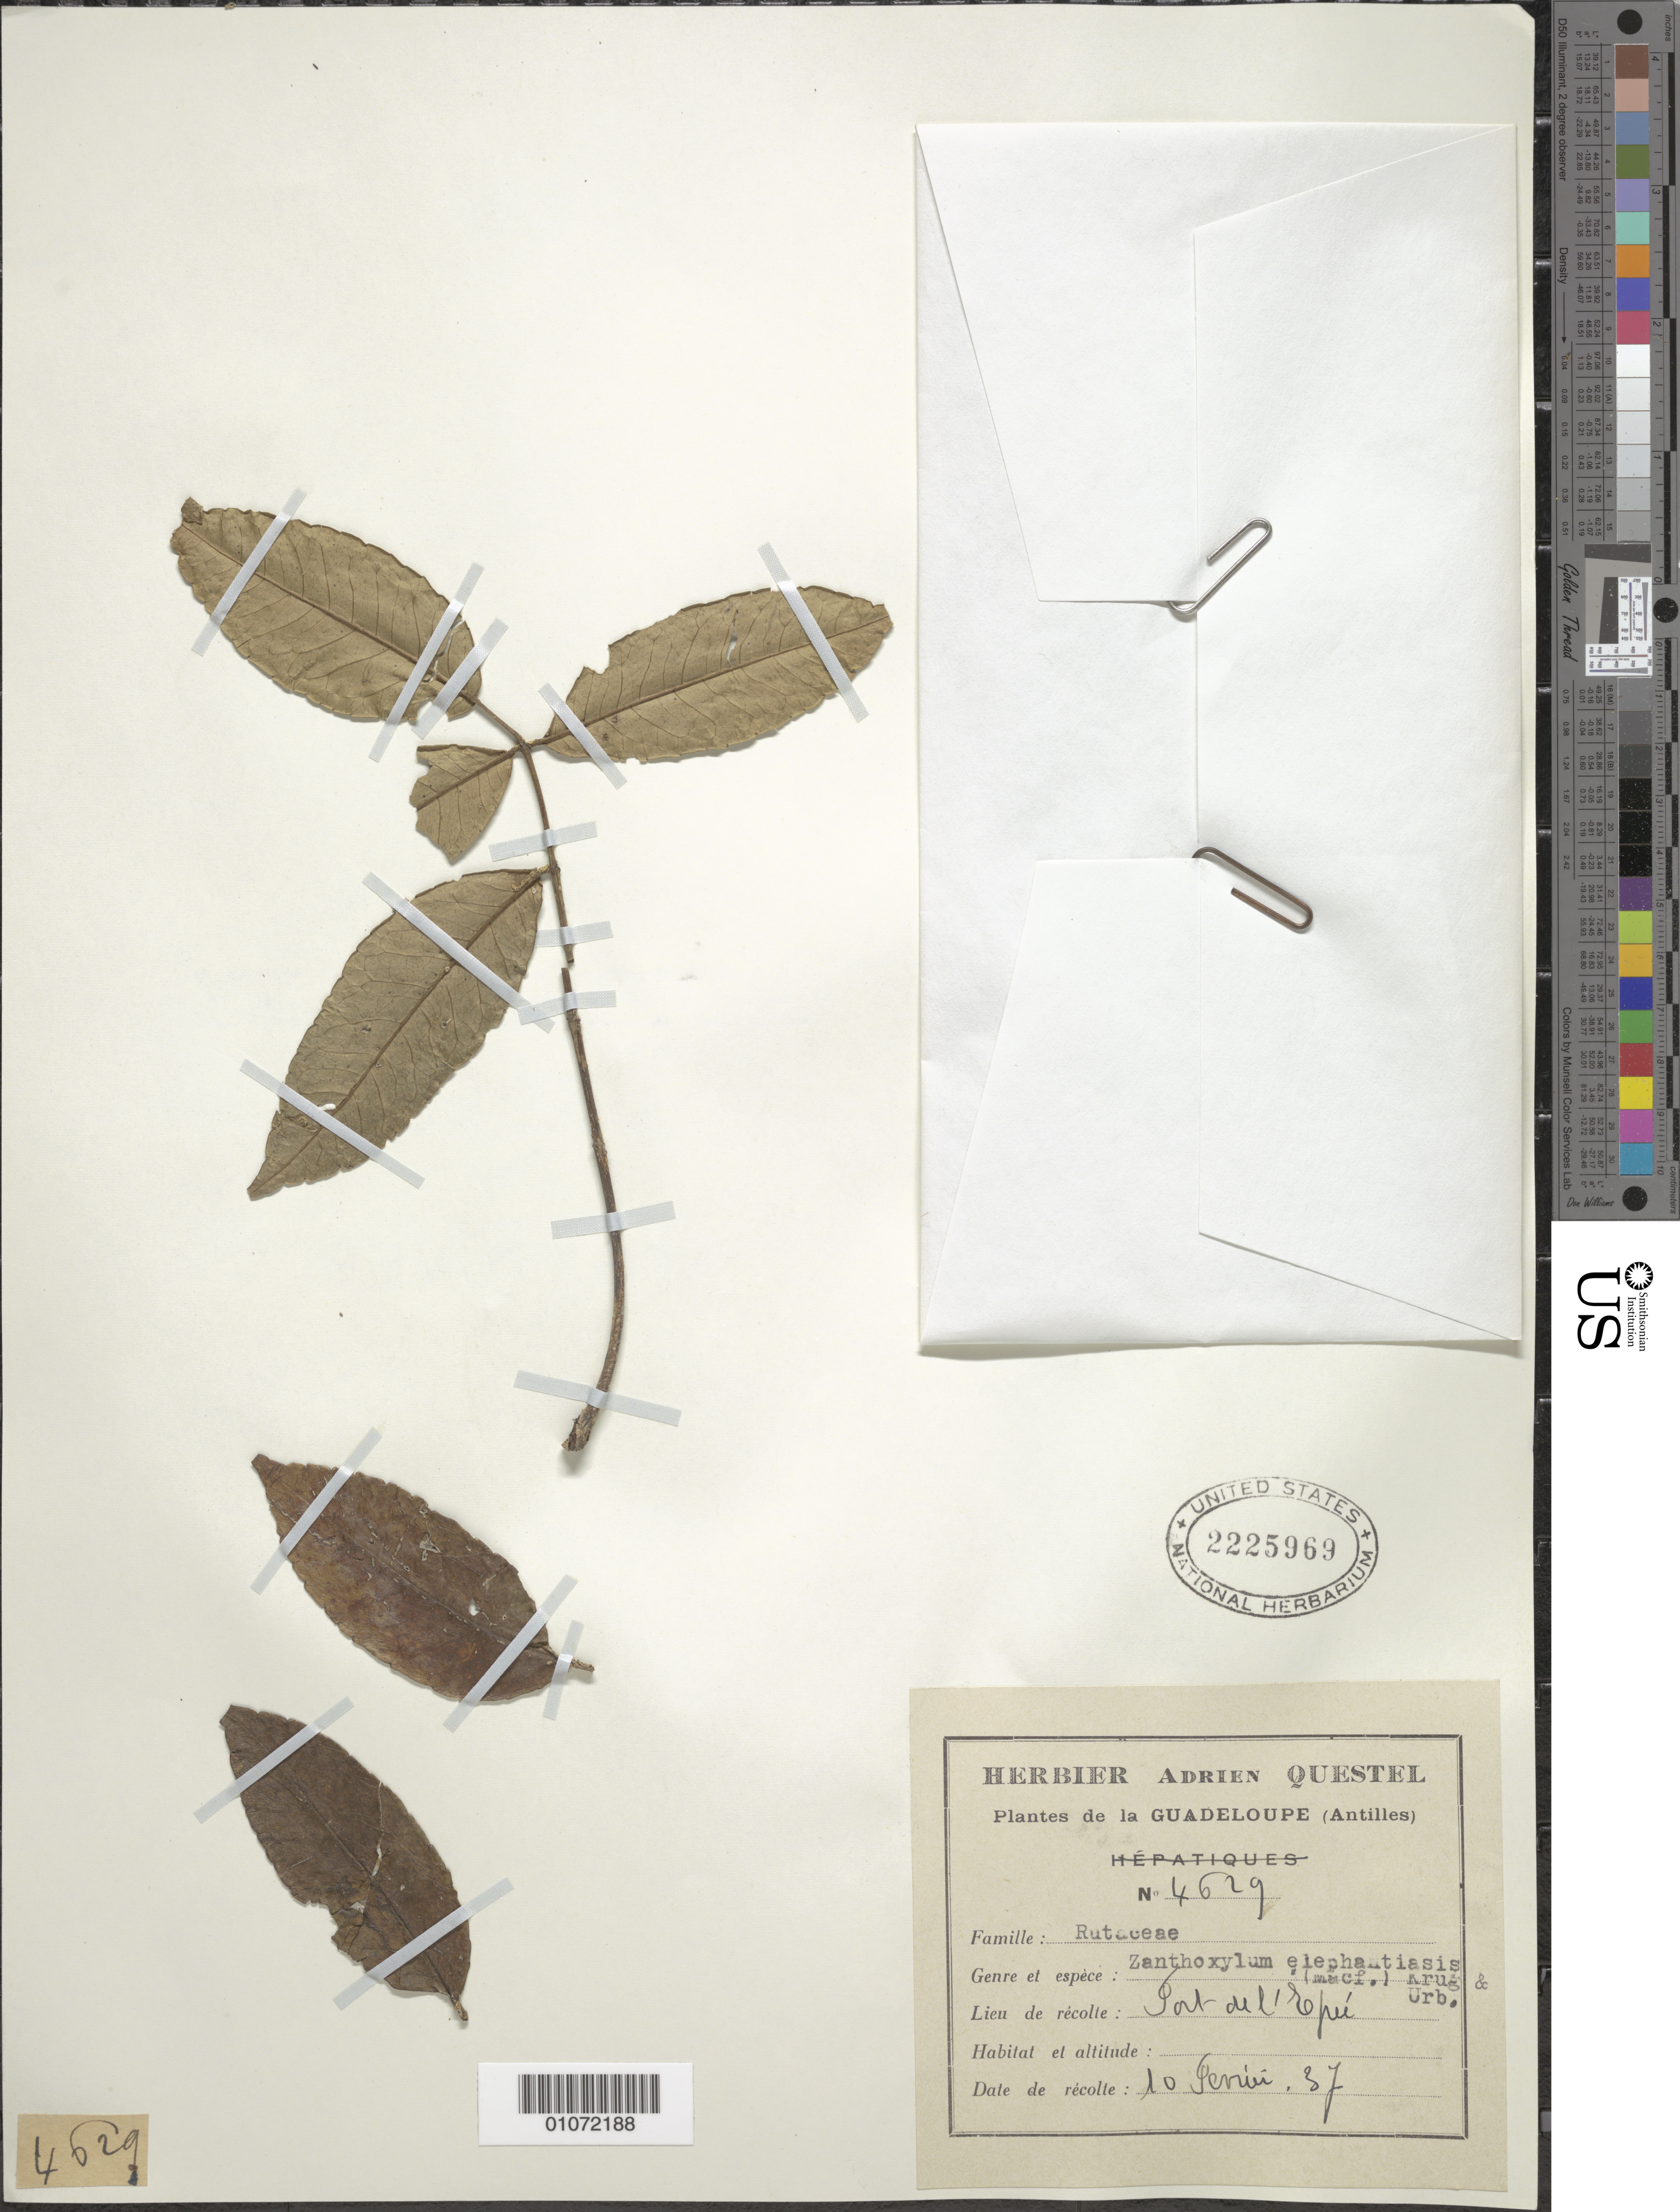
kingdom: Plantae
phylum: Tracheophyta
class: Magnoliopsida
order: Sapindales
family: Rutaceae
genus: Zanthoxylum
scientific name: Zanthoxylum caribaeum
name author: Lam.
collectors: A. Questel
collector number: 4629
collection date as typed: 10 Jun 1937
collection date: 1937-06-10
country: Guadeloupe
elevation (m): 110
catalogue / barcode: US 2225969